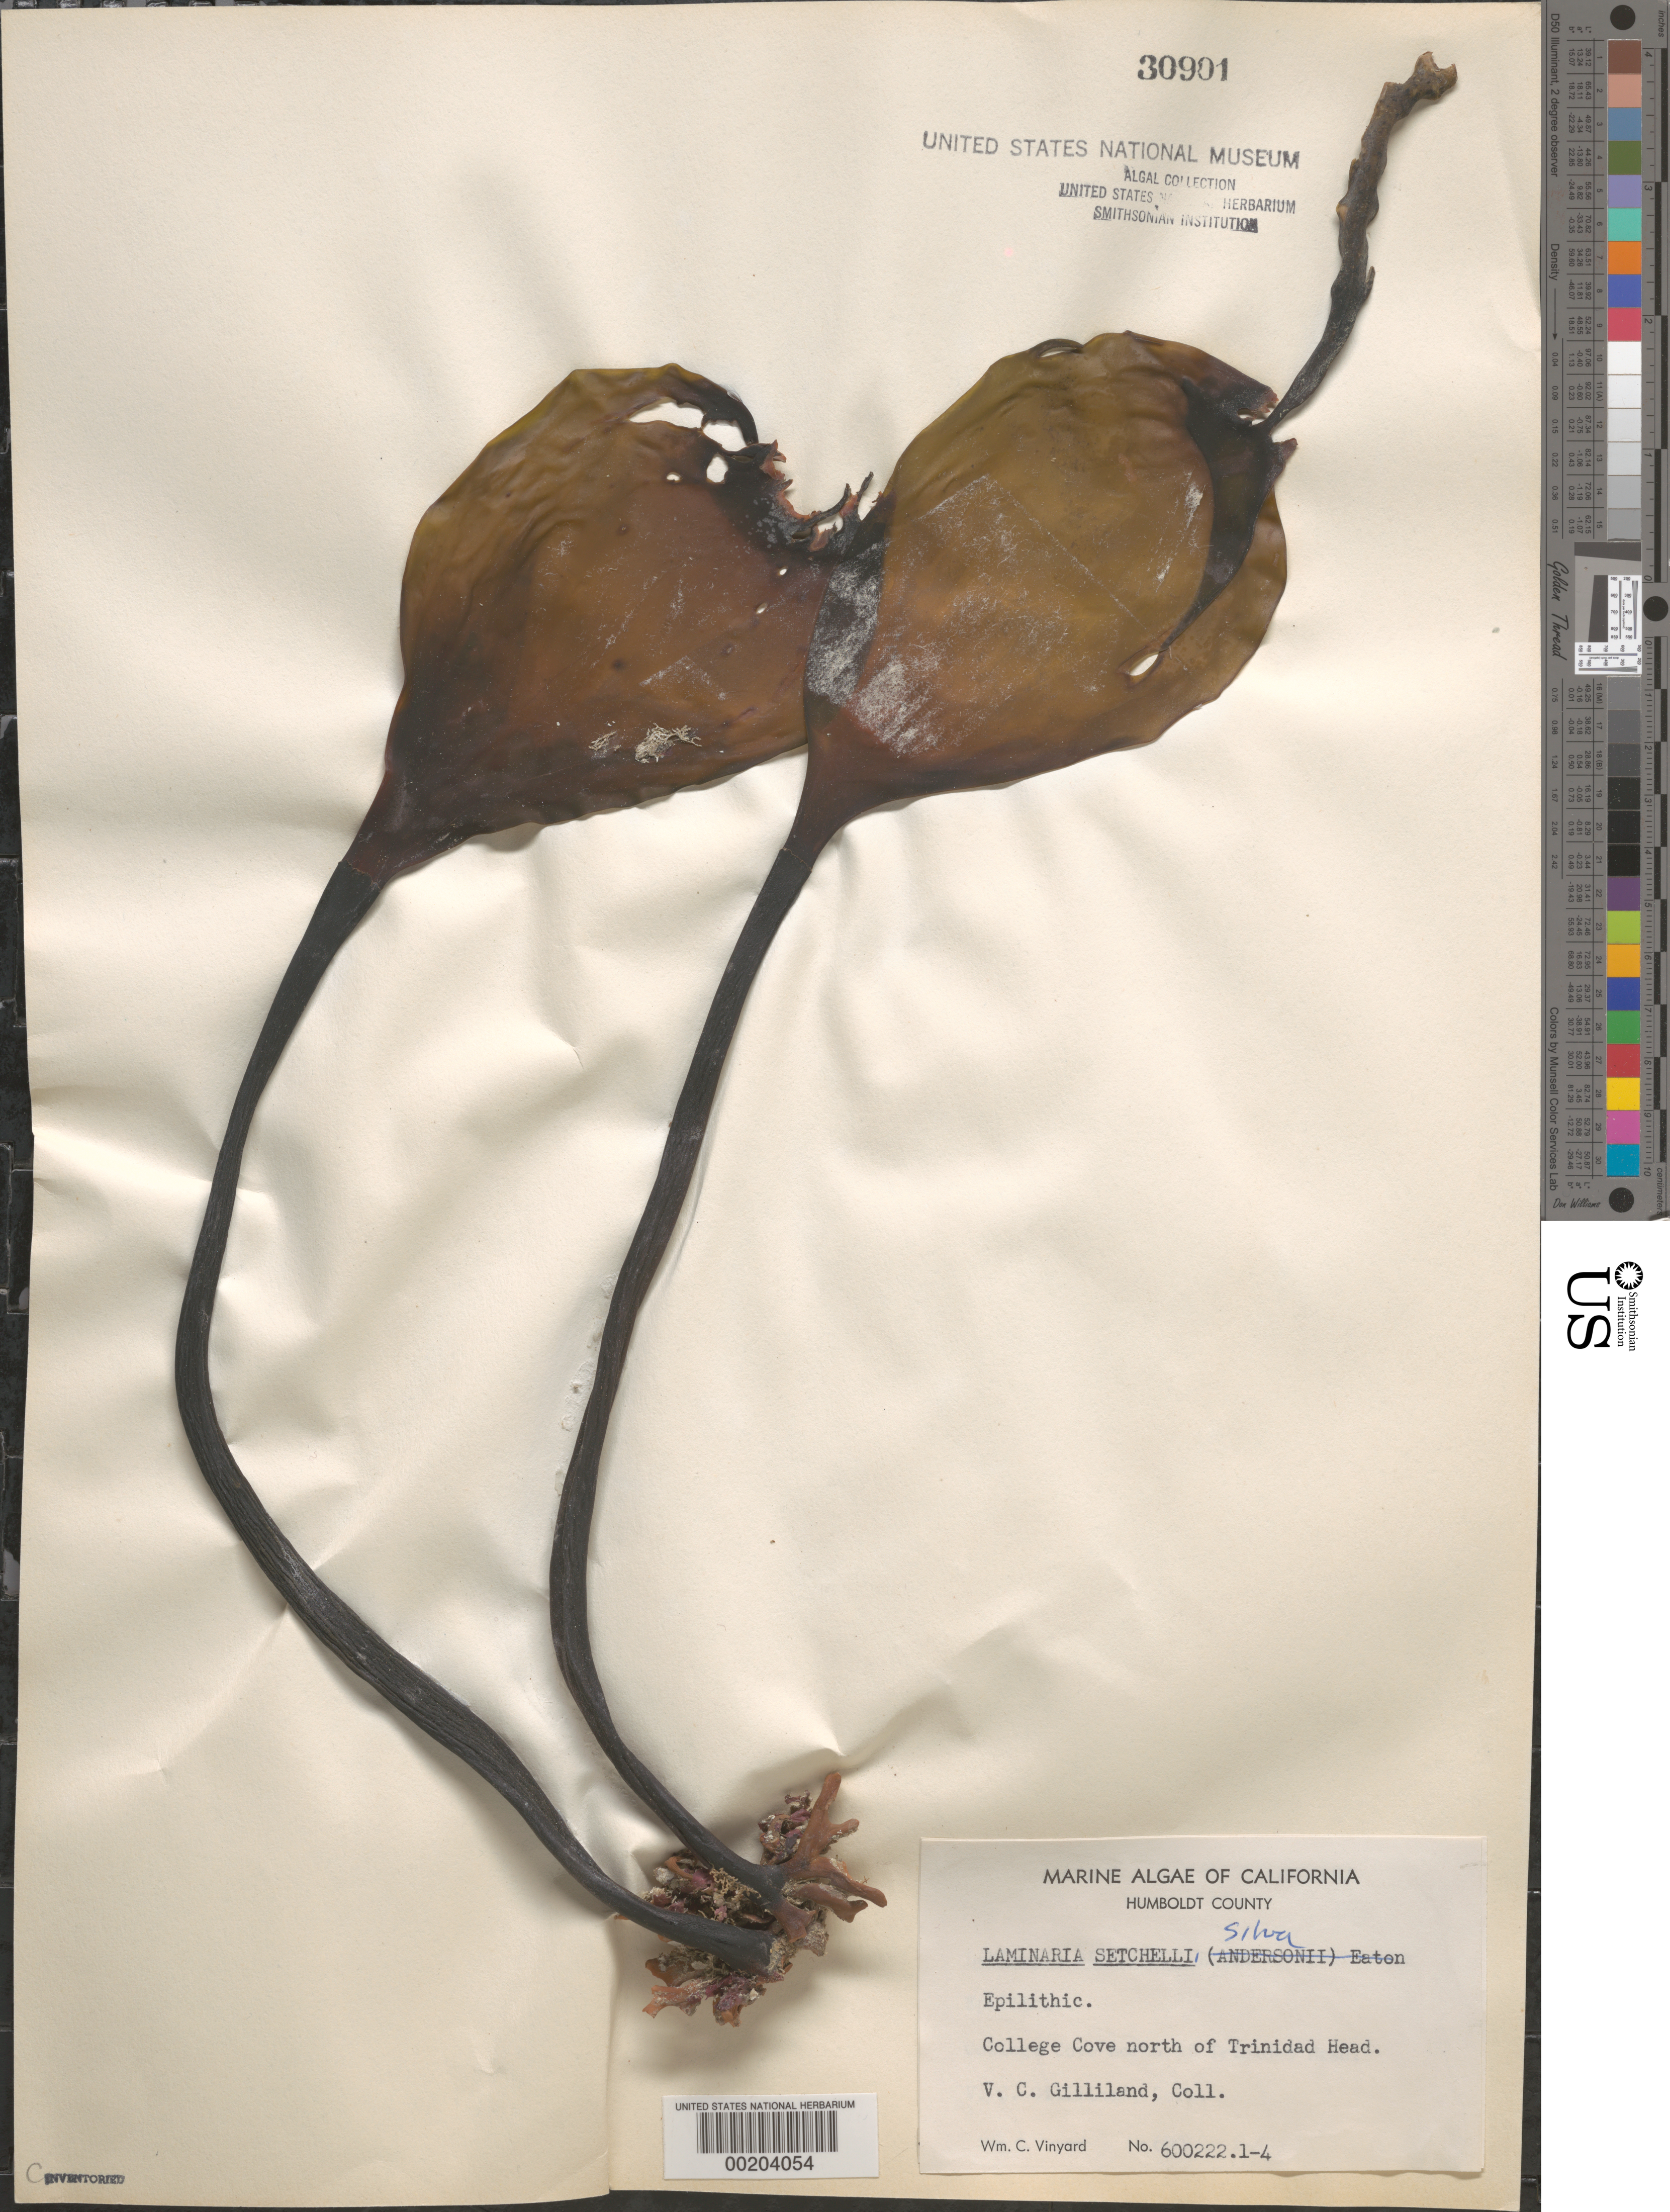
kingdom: Chromista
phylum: Ochrophyta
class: Phaeophyceae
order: Laminariales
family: Laminariaceae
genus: Laminaria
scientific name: Laminaria setchellii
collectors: V. Gilliland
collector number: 600222.1-4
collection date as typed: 22 Feb 1960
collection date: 1960-02-22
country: United States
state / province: California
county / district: Humboldt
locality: College Cove, north of Trinidad Head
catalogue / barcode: US 30901